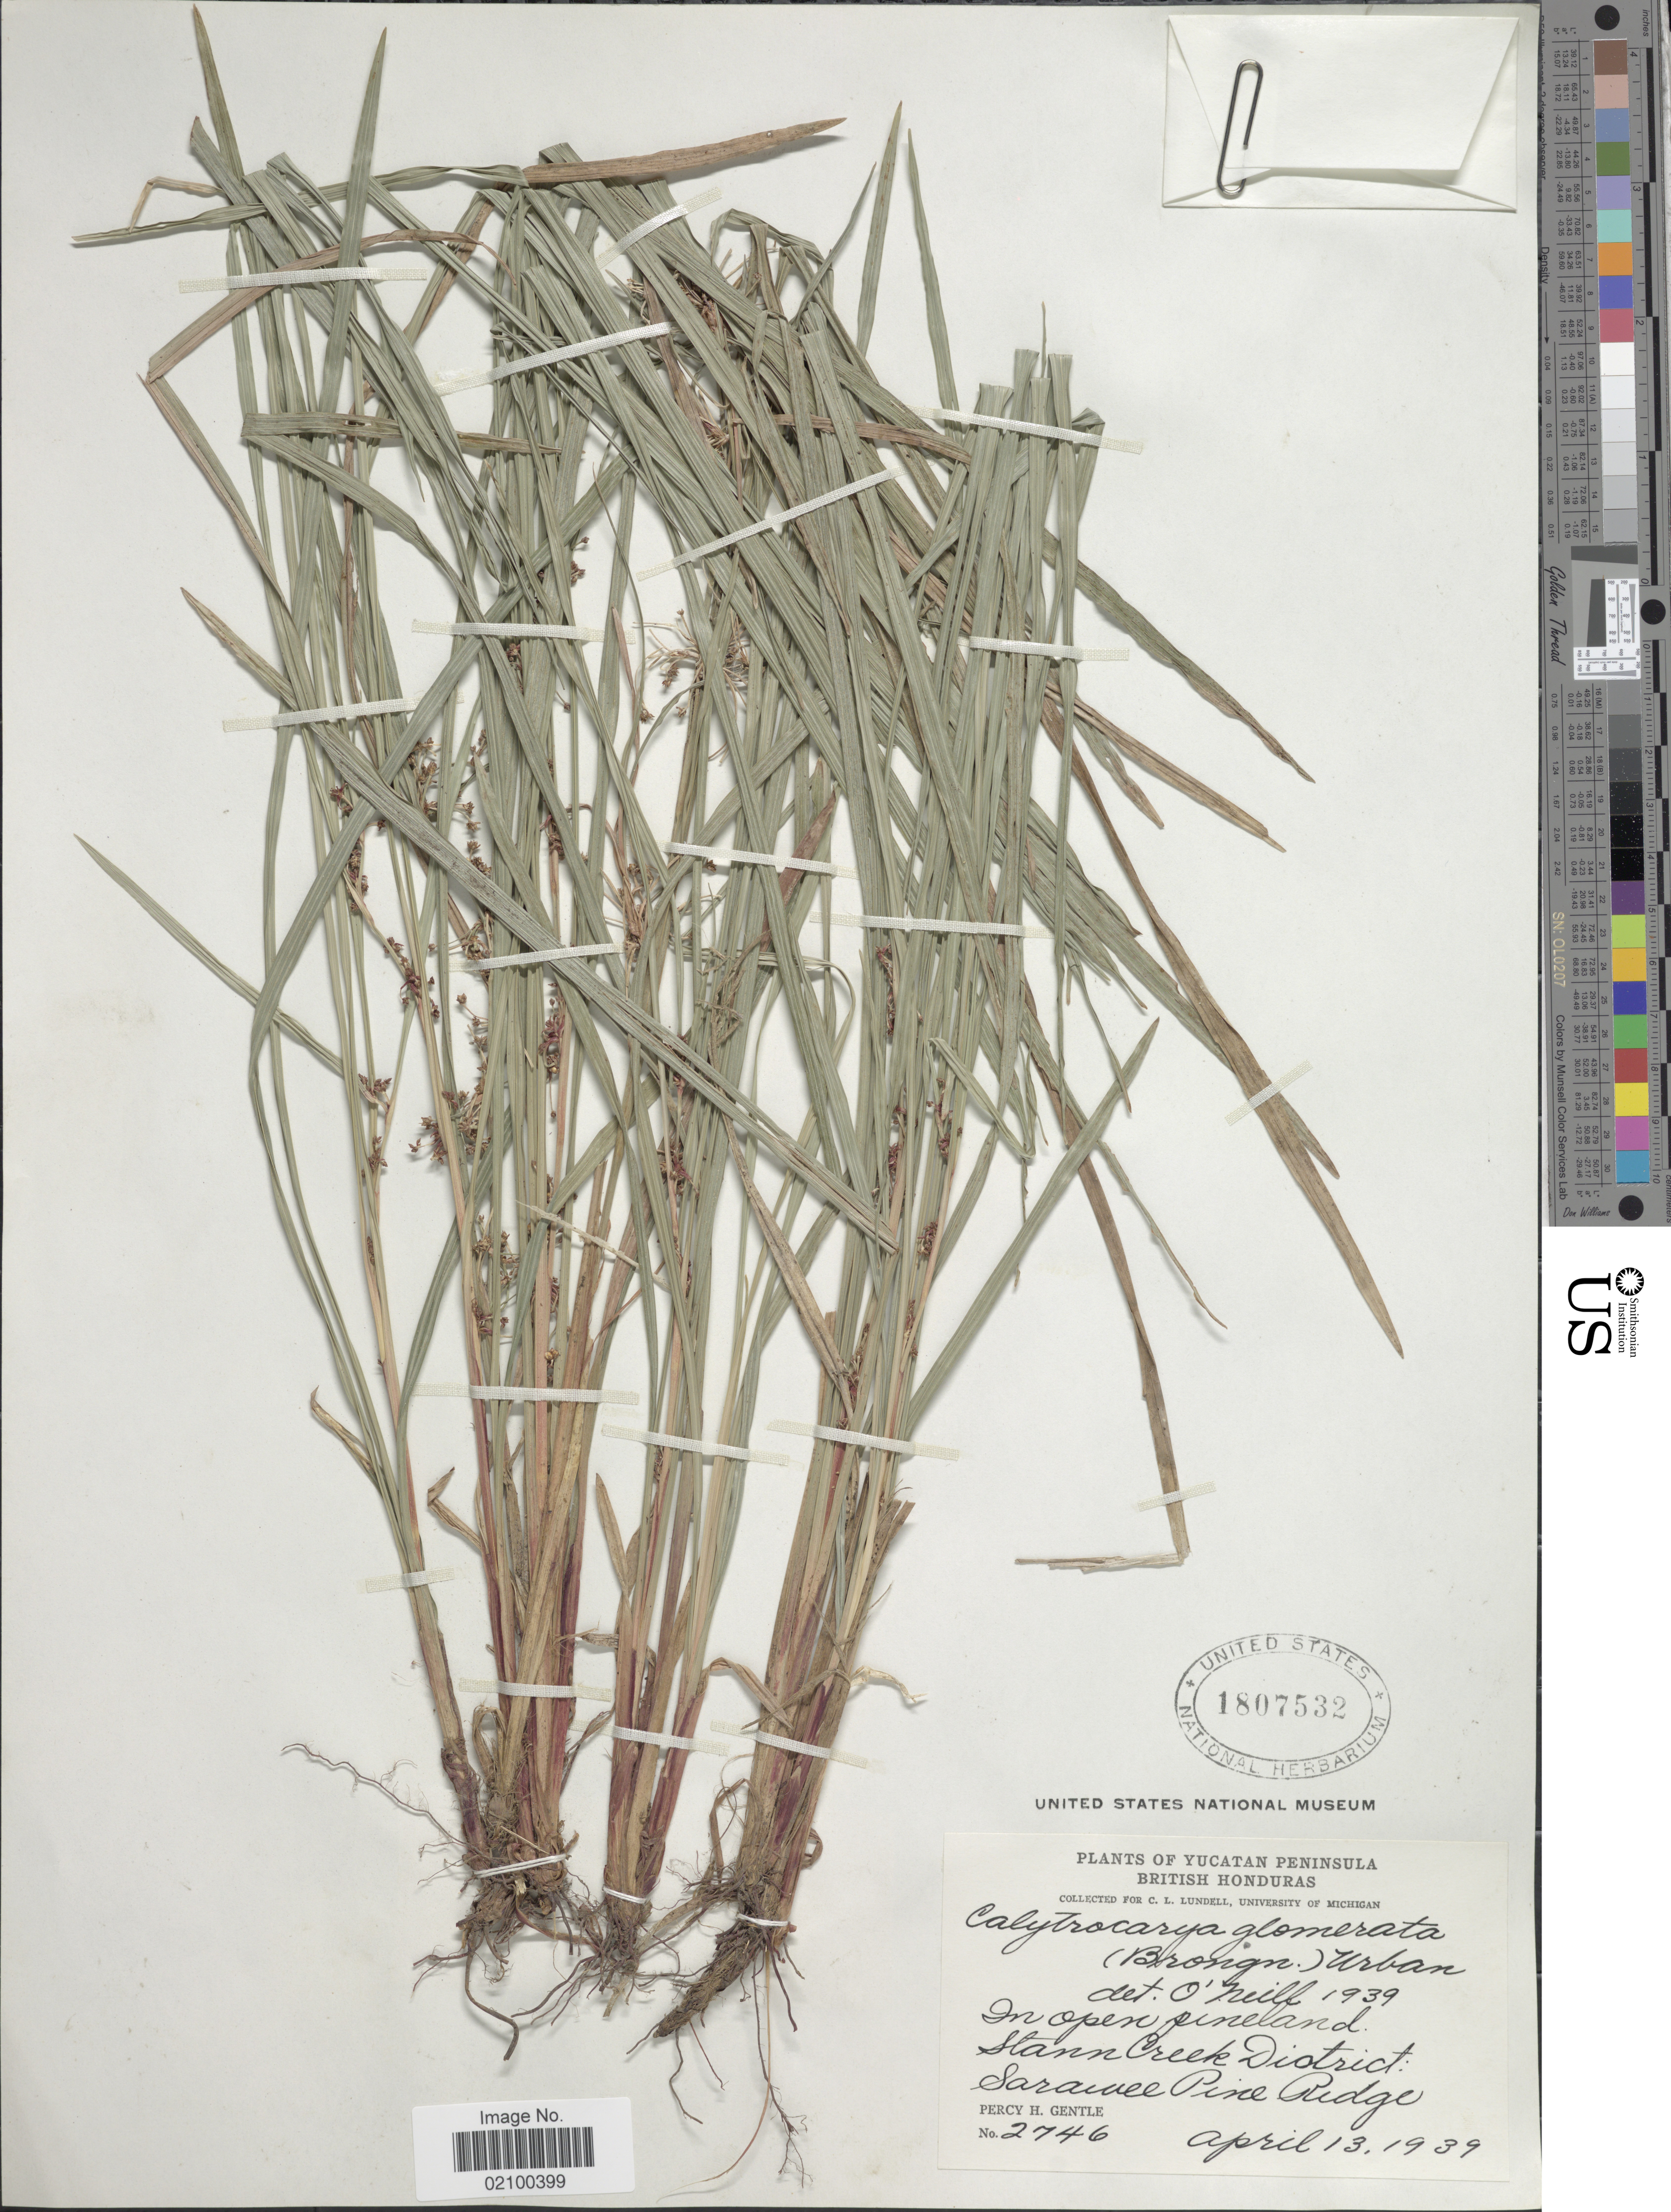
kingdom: Plantae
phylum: Tracheophyta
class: Liliopsida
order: Poales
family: Cyperaceae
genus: Calyptrocarya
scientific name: Calyptrocarya glomerulata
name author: (Brongn.) Urb.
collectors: P. H. Gentle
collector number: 2746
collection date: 1939-04-13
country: Belize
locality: Yucatan Peninsula. British Honduras. In open pineland. Stann Creek District. Sarawee Pine Ridge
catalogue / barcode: US 1807532